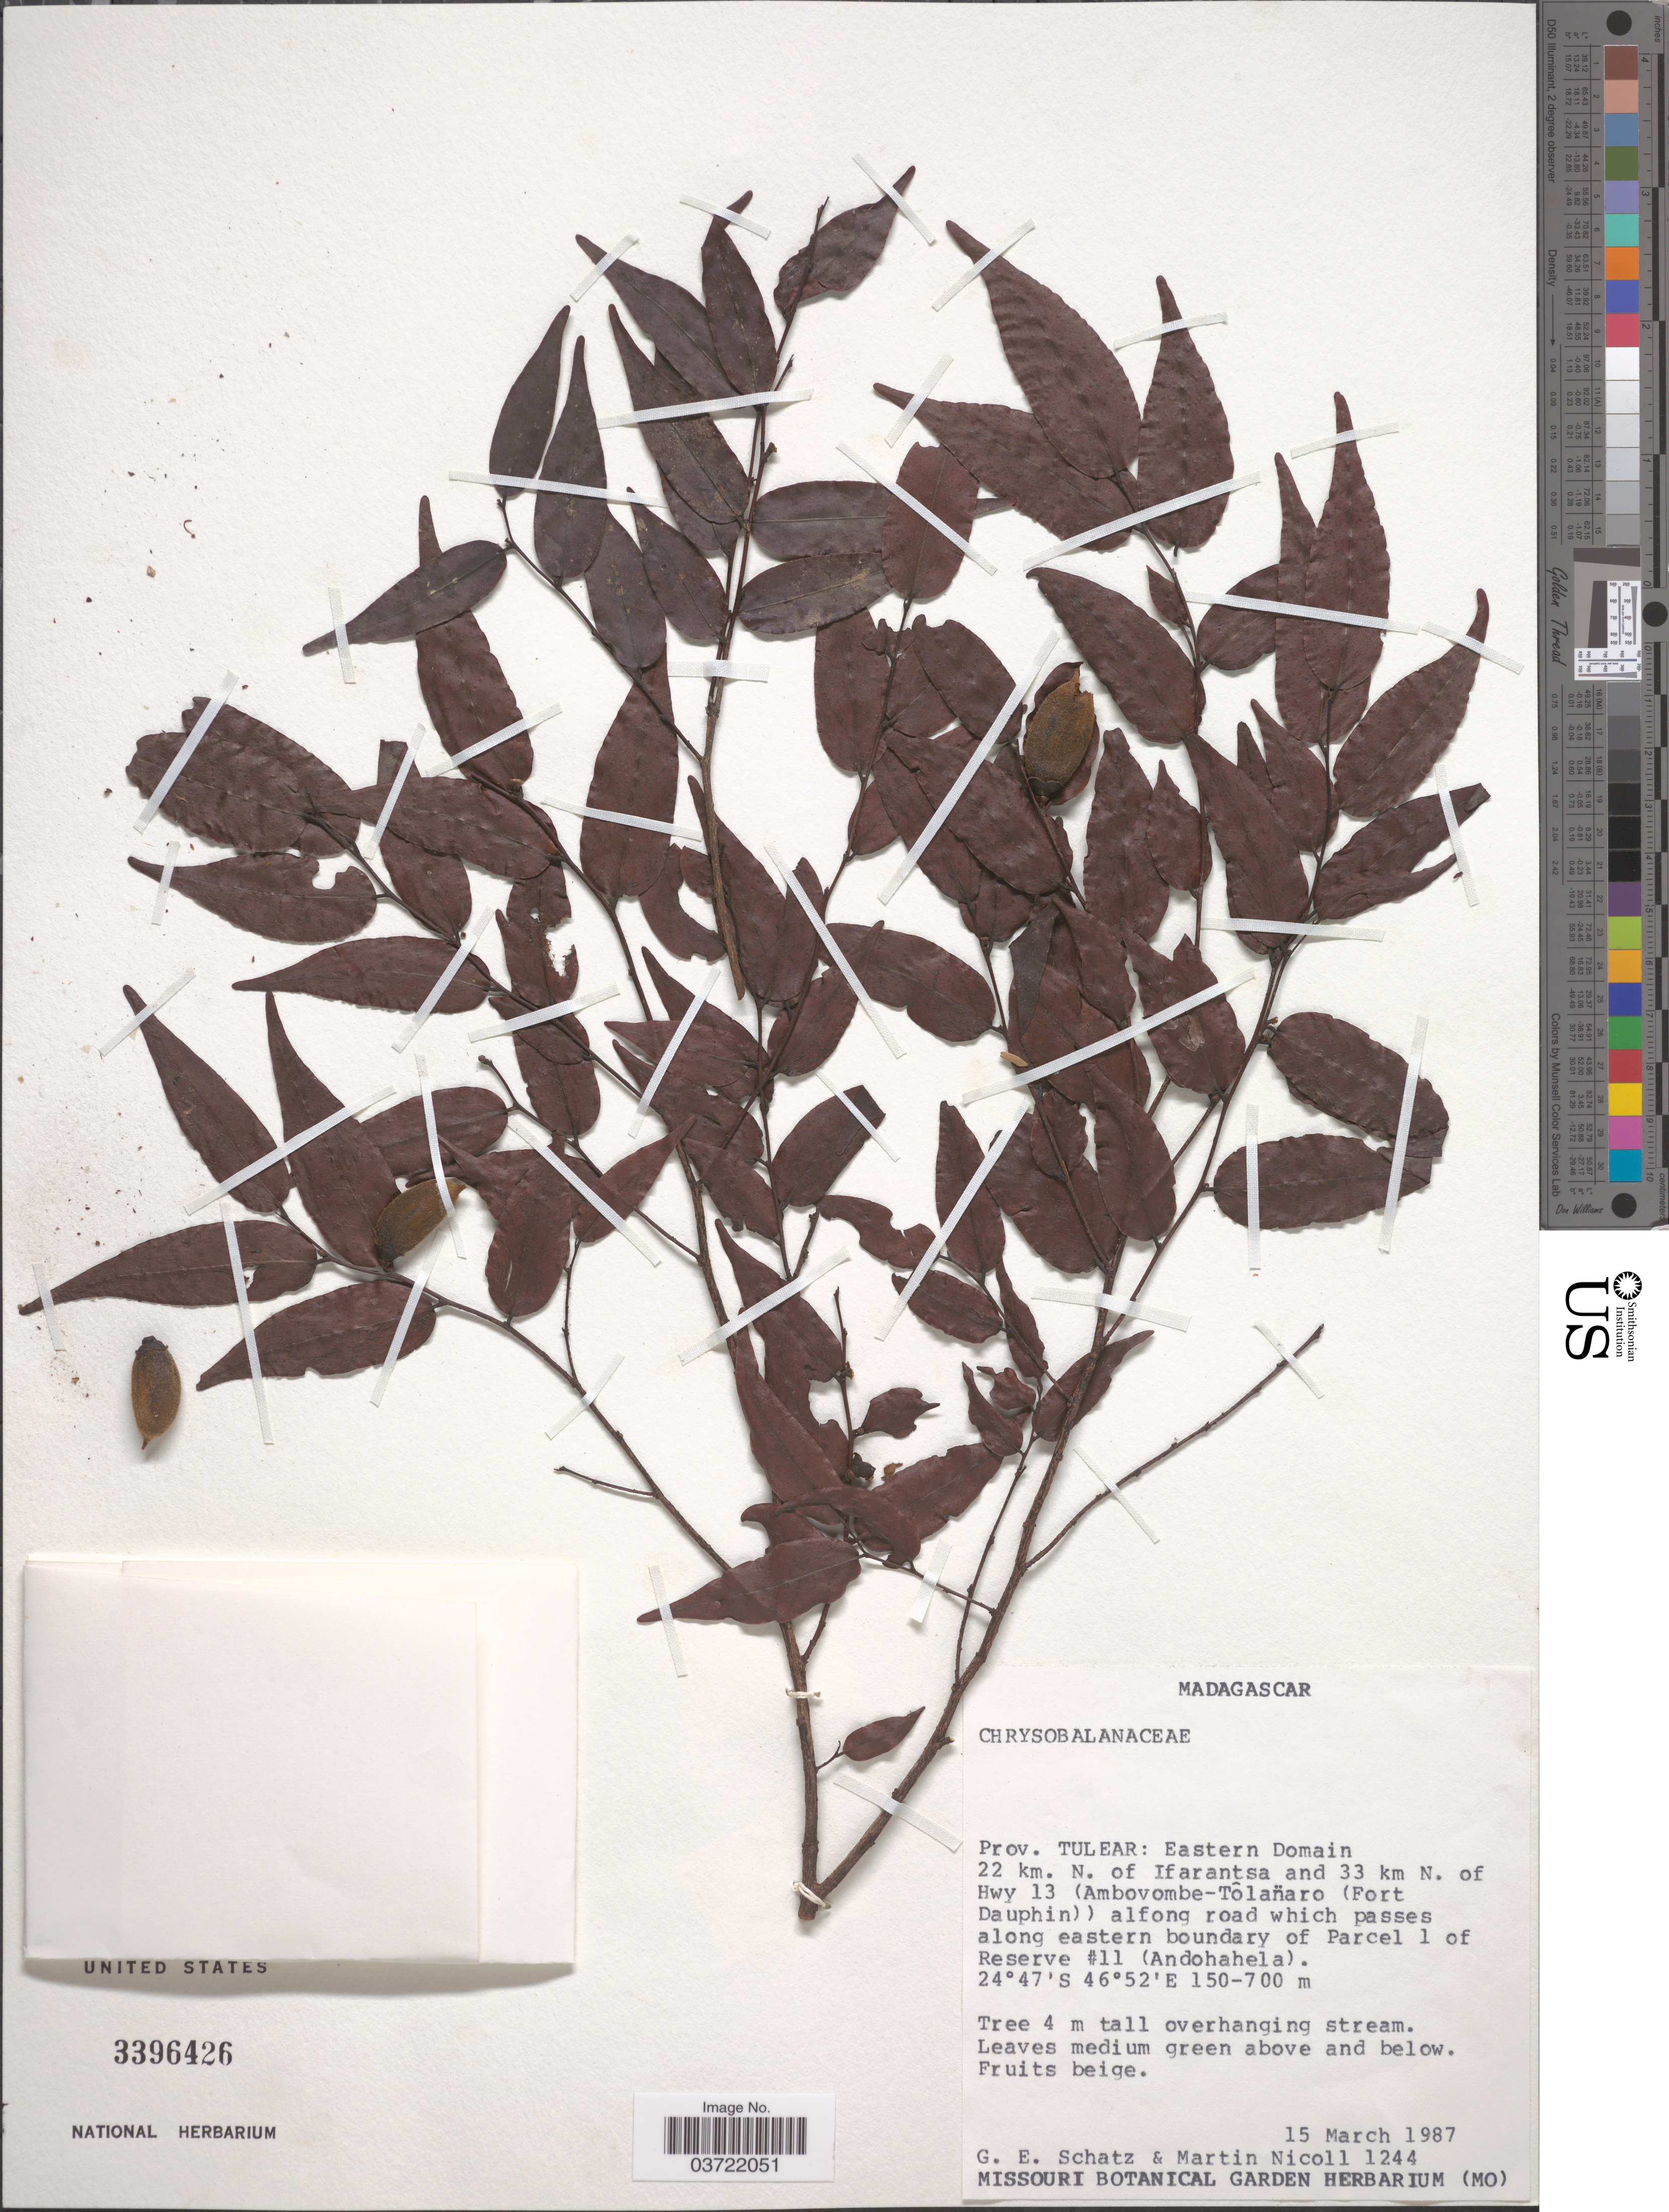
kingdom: Plantae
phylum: Tracheophyta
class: Magnoliopsida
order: Ericales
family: Ebenaceae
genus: Diospyros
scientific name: Diospyros andohahelensis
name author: G.E. Schatz & Lowry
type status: Isotype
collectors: G. Schatz & M. Nicoll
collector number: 1244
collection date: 1987-03-15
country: Madagascar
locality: Prov. Tulear: Eastern Domain 22 km. N. of Ifarantsa and 33 km N. of HWy 13 (Ambovombe-Tôlanaro (Fort Dauphin)) alfong road which passes along eastern boudary of Parcel 1 of Reserve #11 (Andohahela).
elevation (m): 150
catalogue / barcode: US 3396426